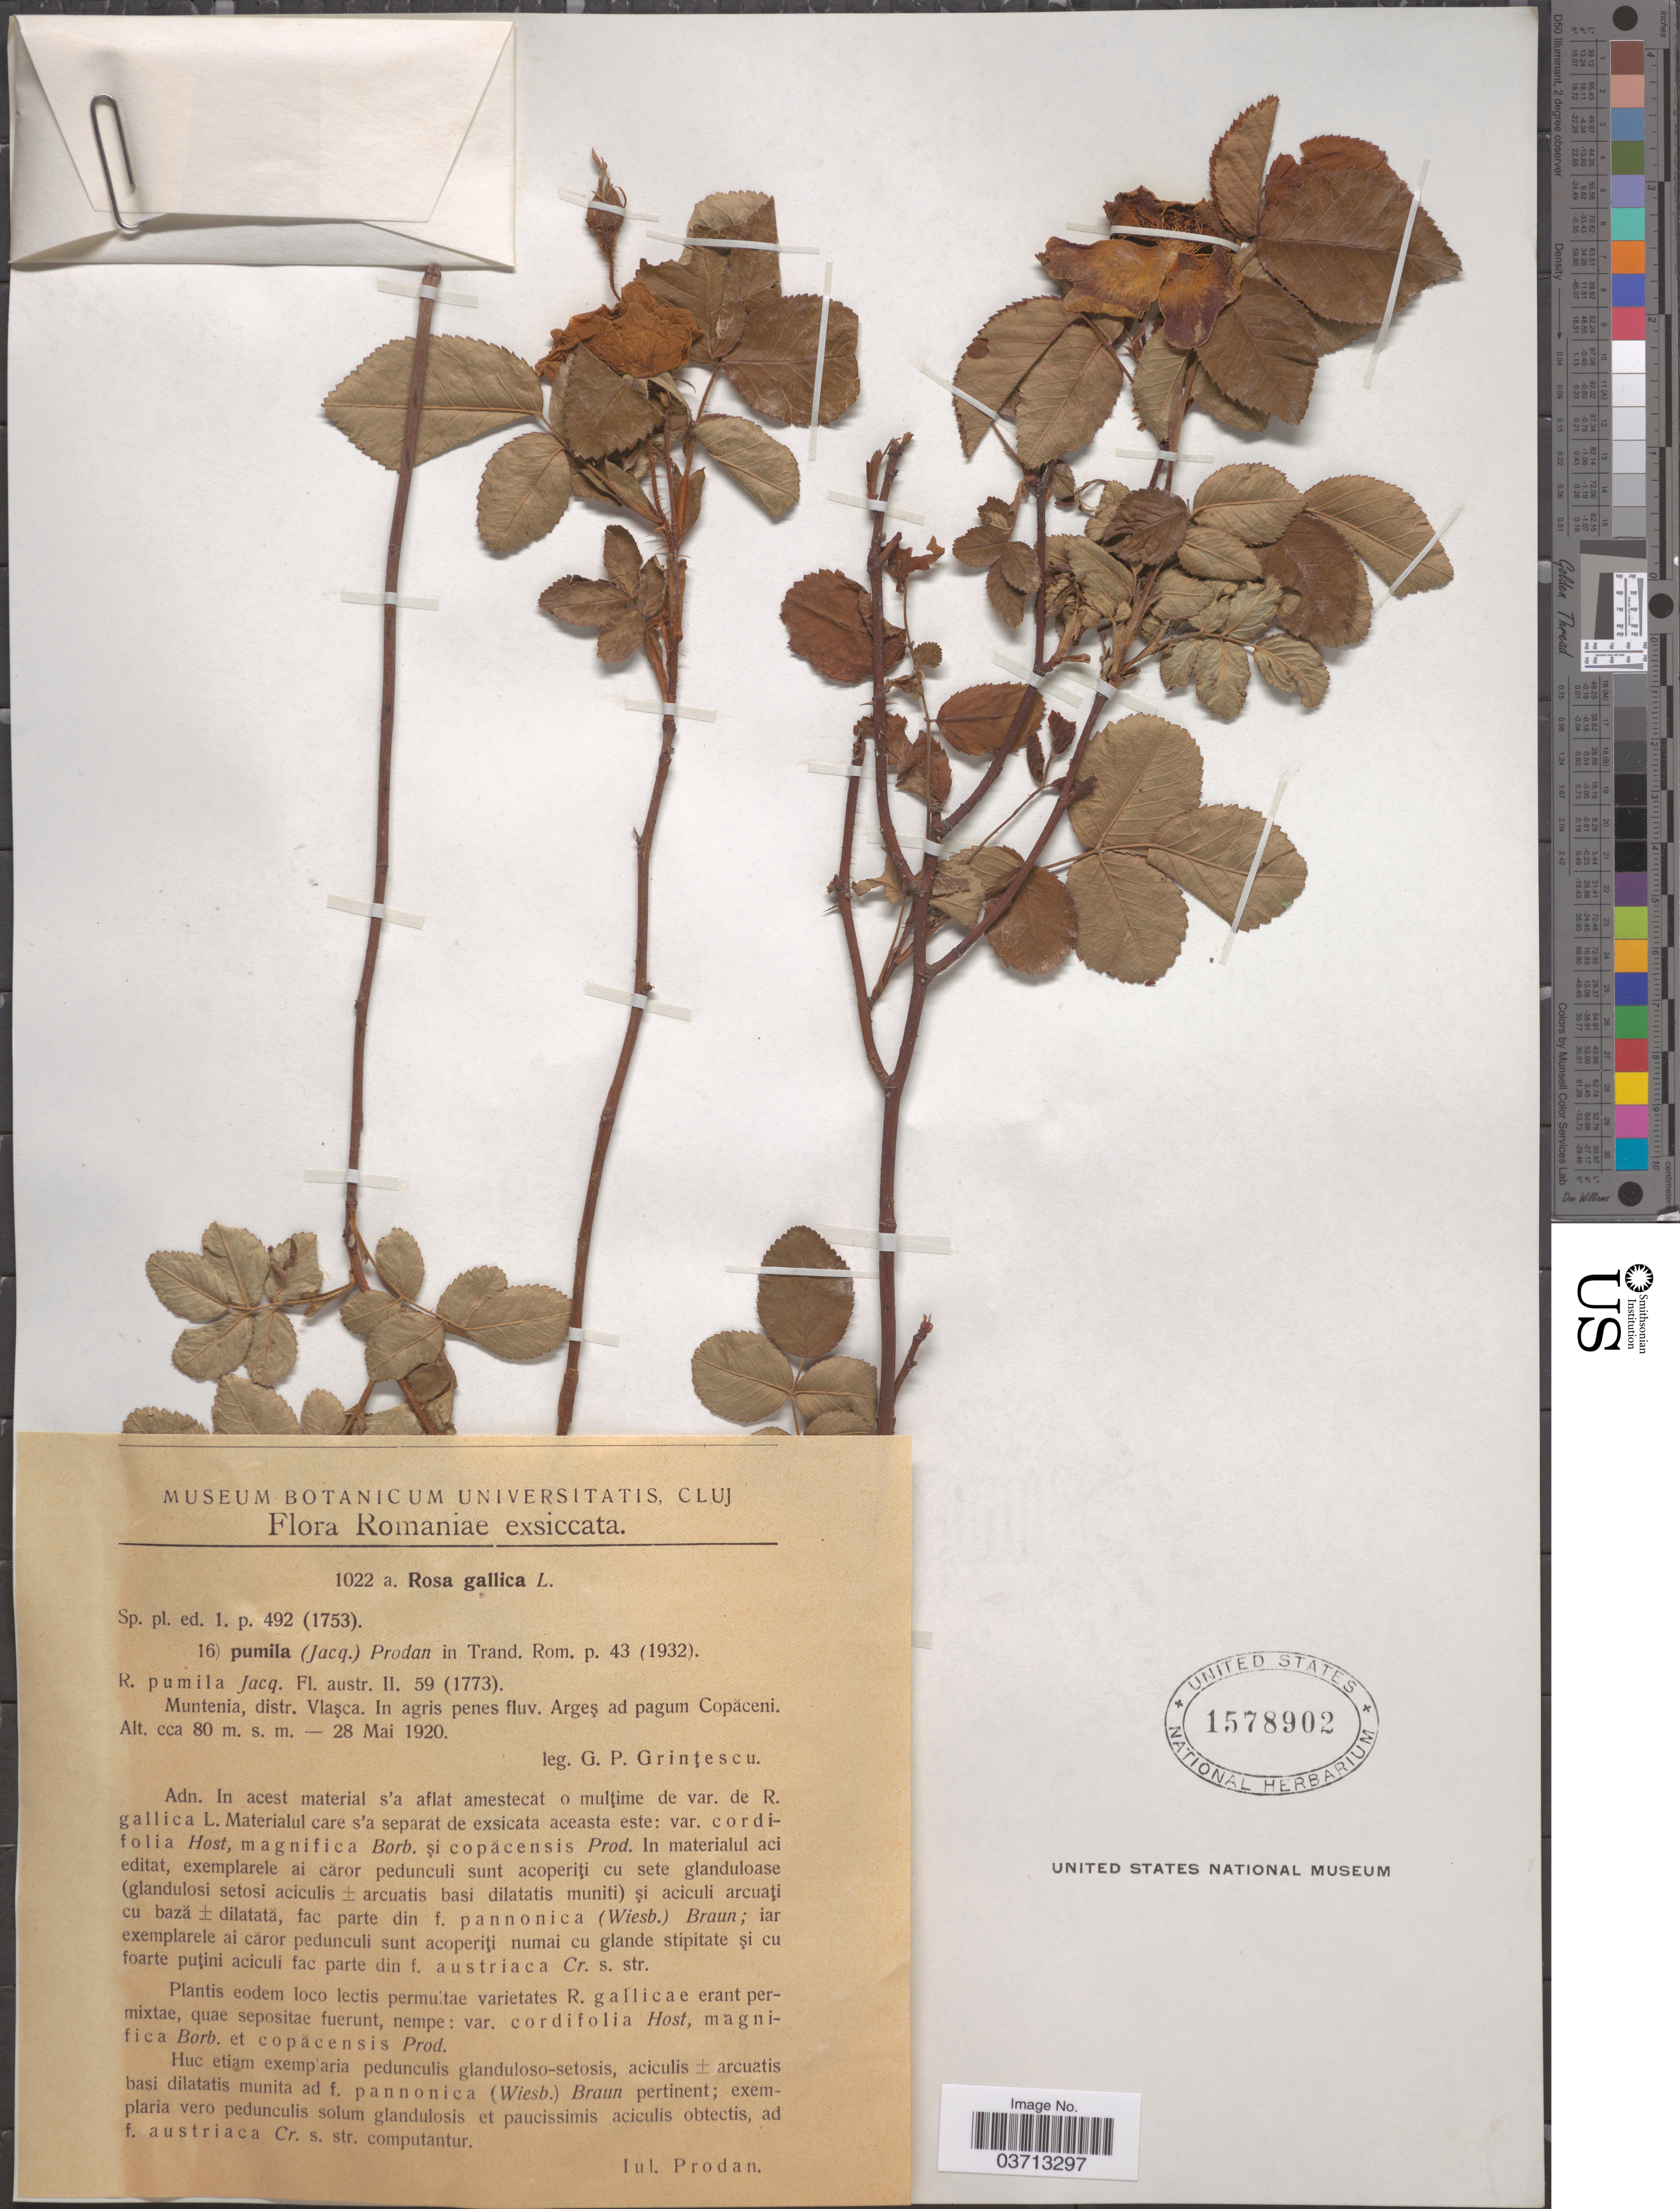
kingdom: Plantae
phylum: Tracheophyta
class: Magnoliopsida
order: Rosales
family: Rosaceae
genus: Rosa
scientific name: Rosa gallica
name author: L.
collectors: G. Grintescu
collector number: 1022 a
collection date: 1920-05-28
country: Romania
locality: Muntenia, distr. Vlaşca. In agris penes fluv. Argeş ad pagum Copăceni.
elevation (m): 80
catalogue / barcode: US 1578902